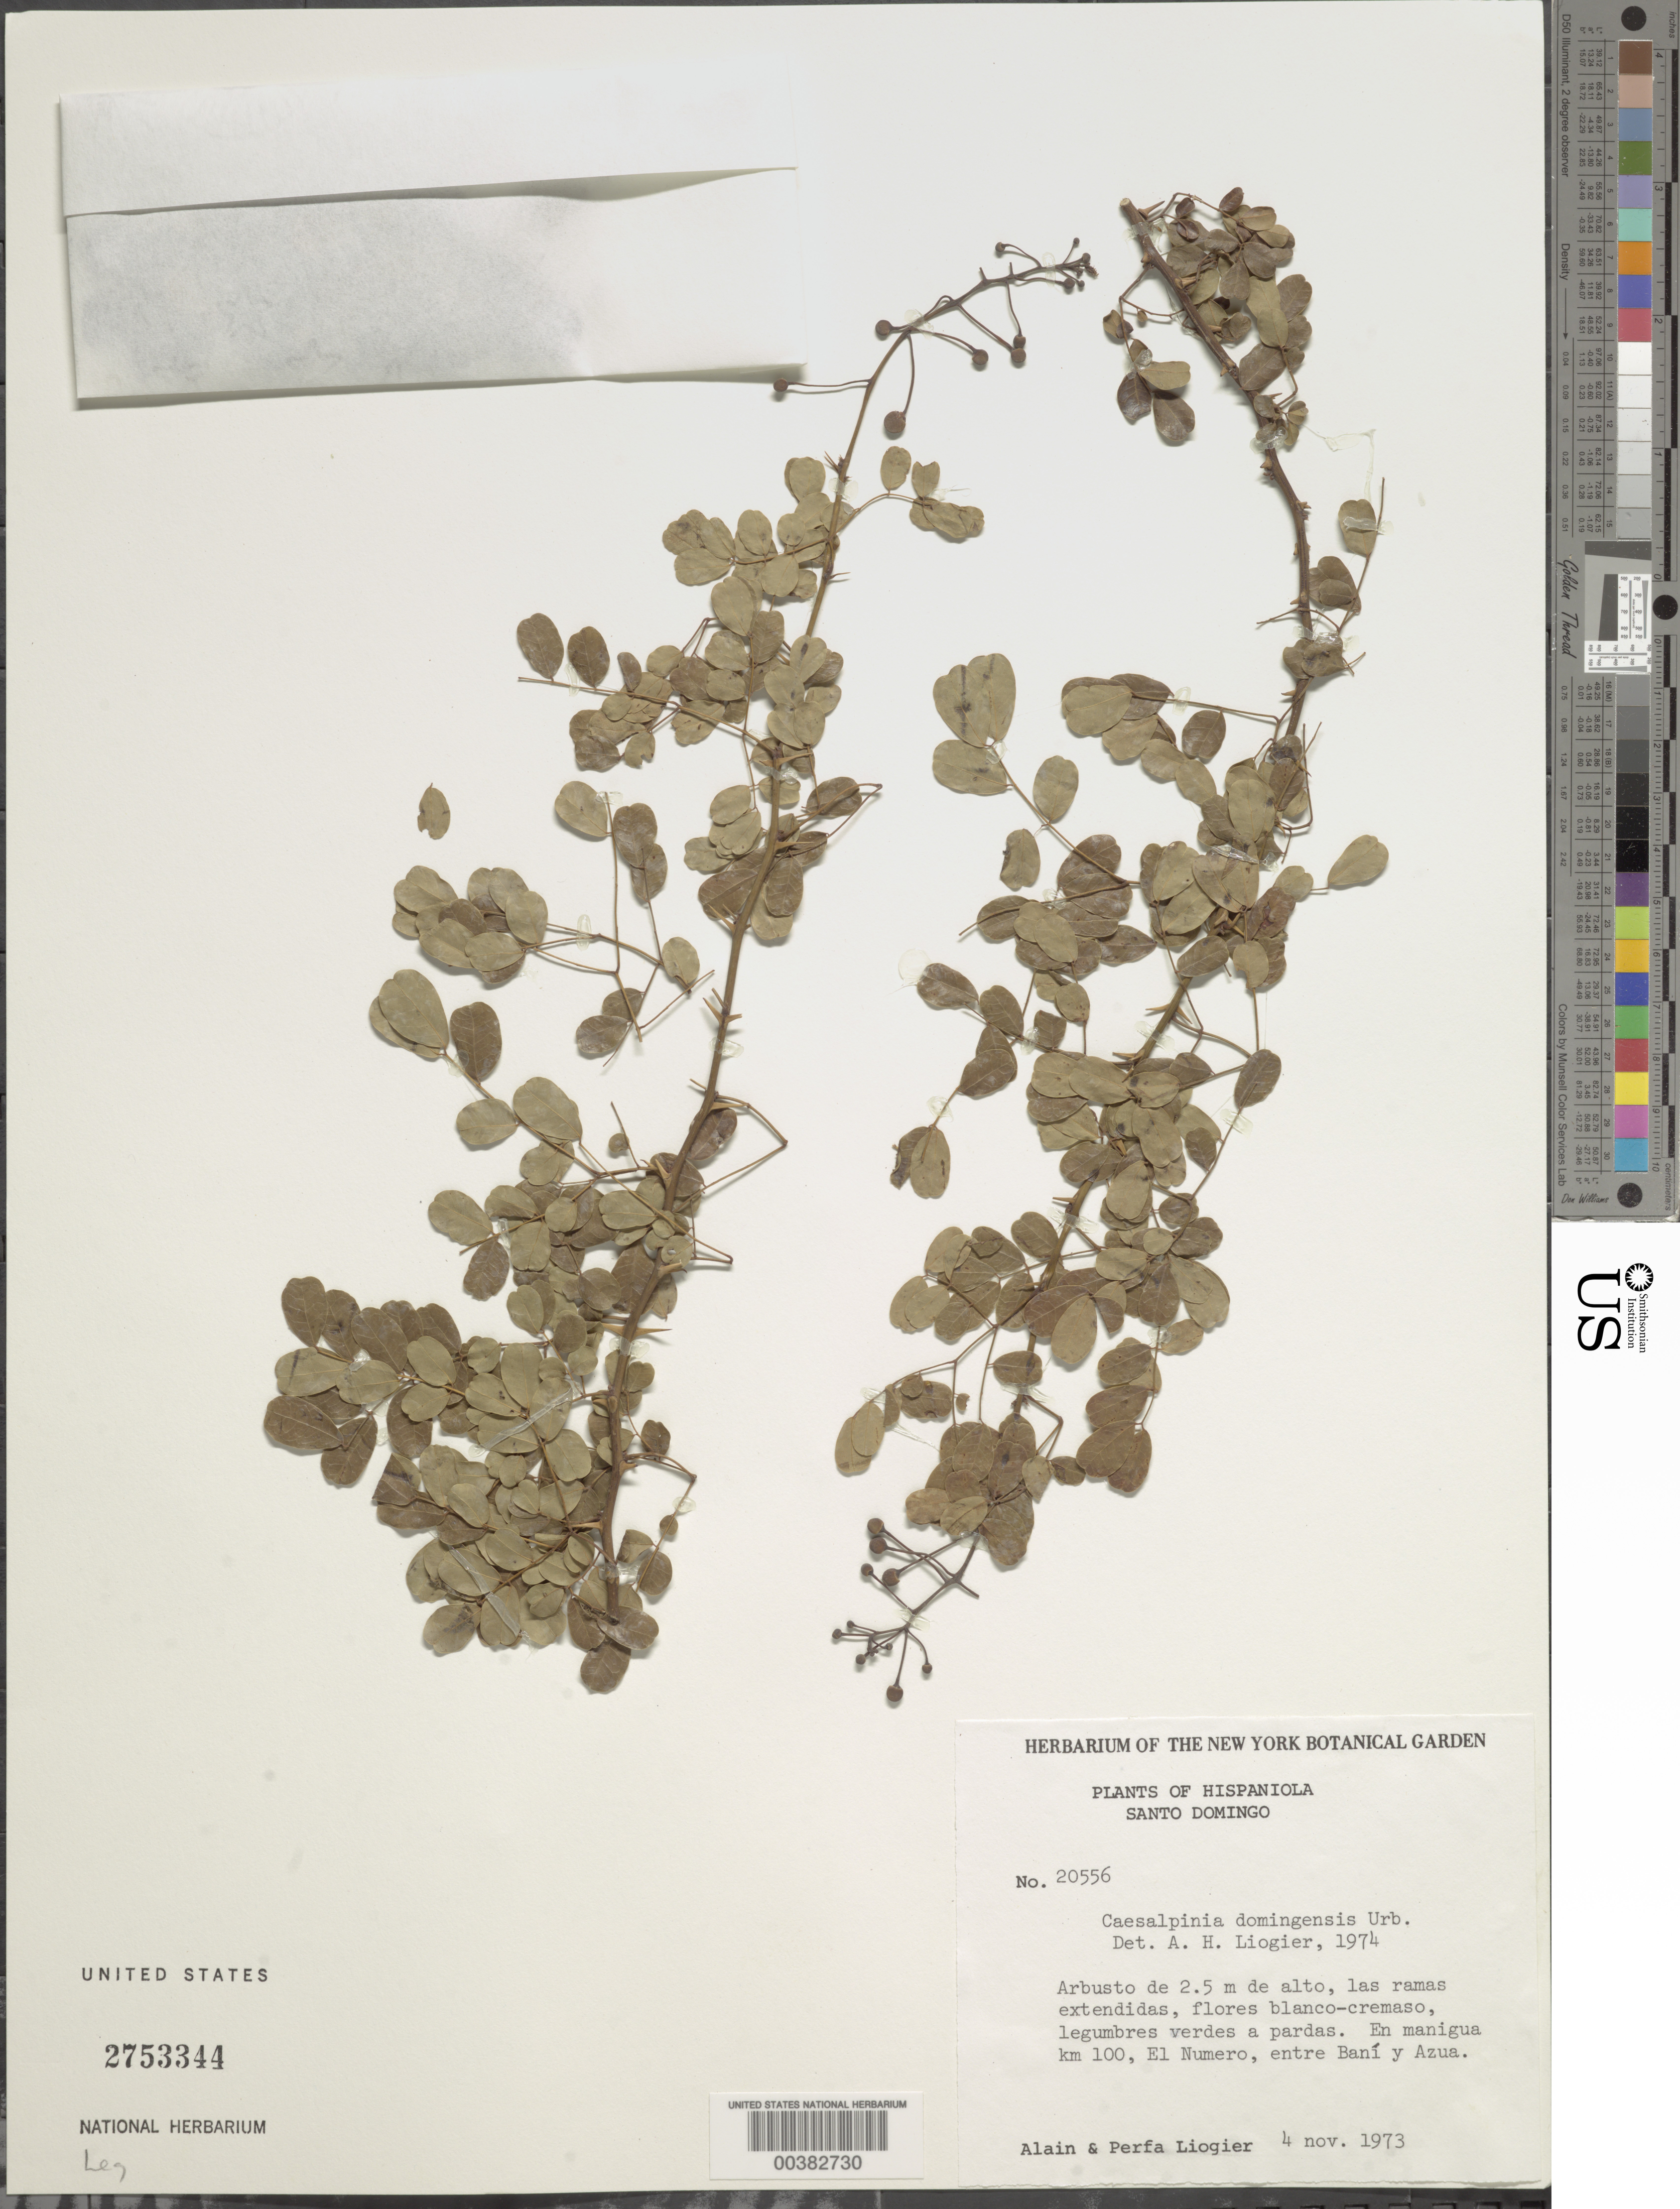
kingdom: Plantae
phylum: Tracheophyta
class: Magnoliopsida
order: Fabales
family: Fabaceae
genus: Caesalpinia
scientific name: Caesalpinia domingensis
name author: Urb.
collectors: A. H. Liogier & M. P. Liogier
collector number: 20556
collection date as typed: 04 Nov 1973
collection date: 1973-11-04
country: Dominican Republic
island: Hispaniola Island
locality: En manigua km 100, el numero, entre bani y azua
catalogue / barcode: US 2753344